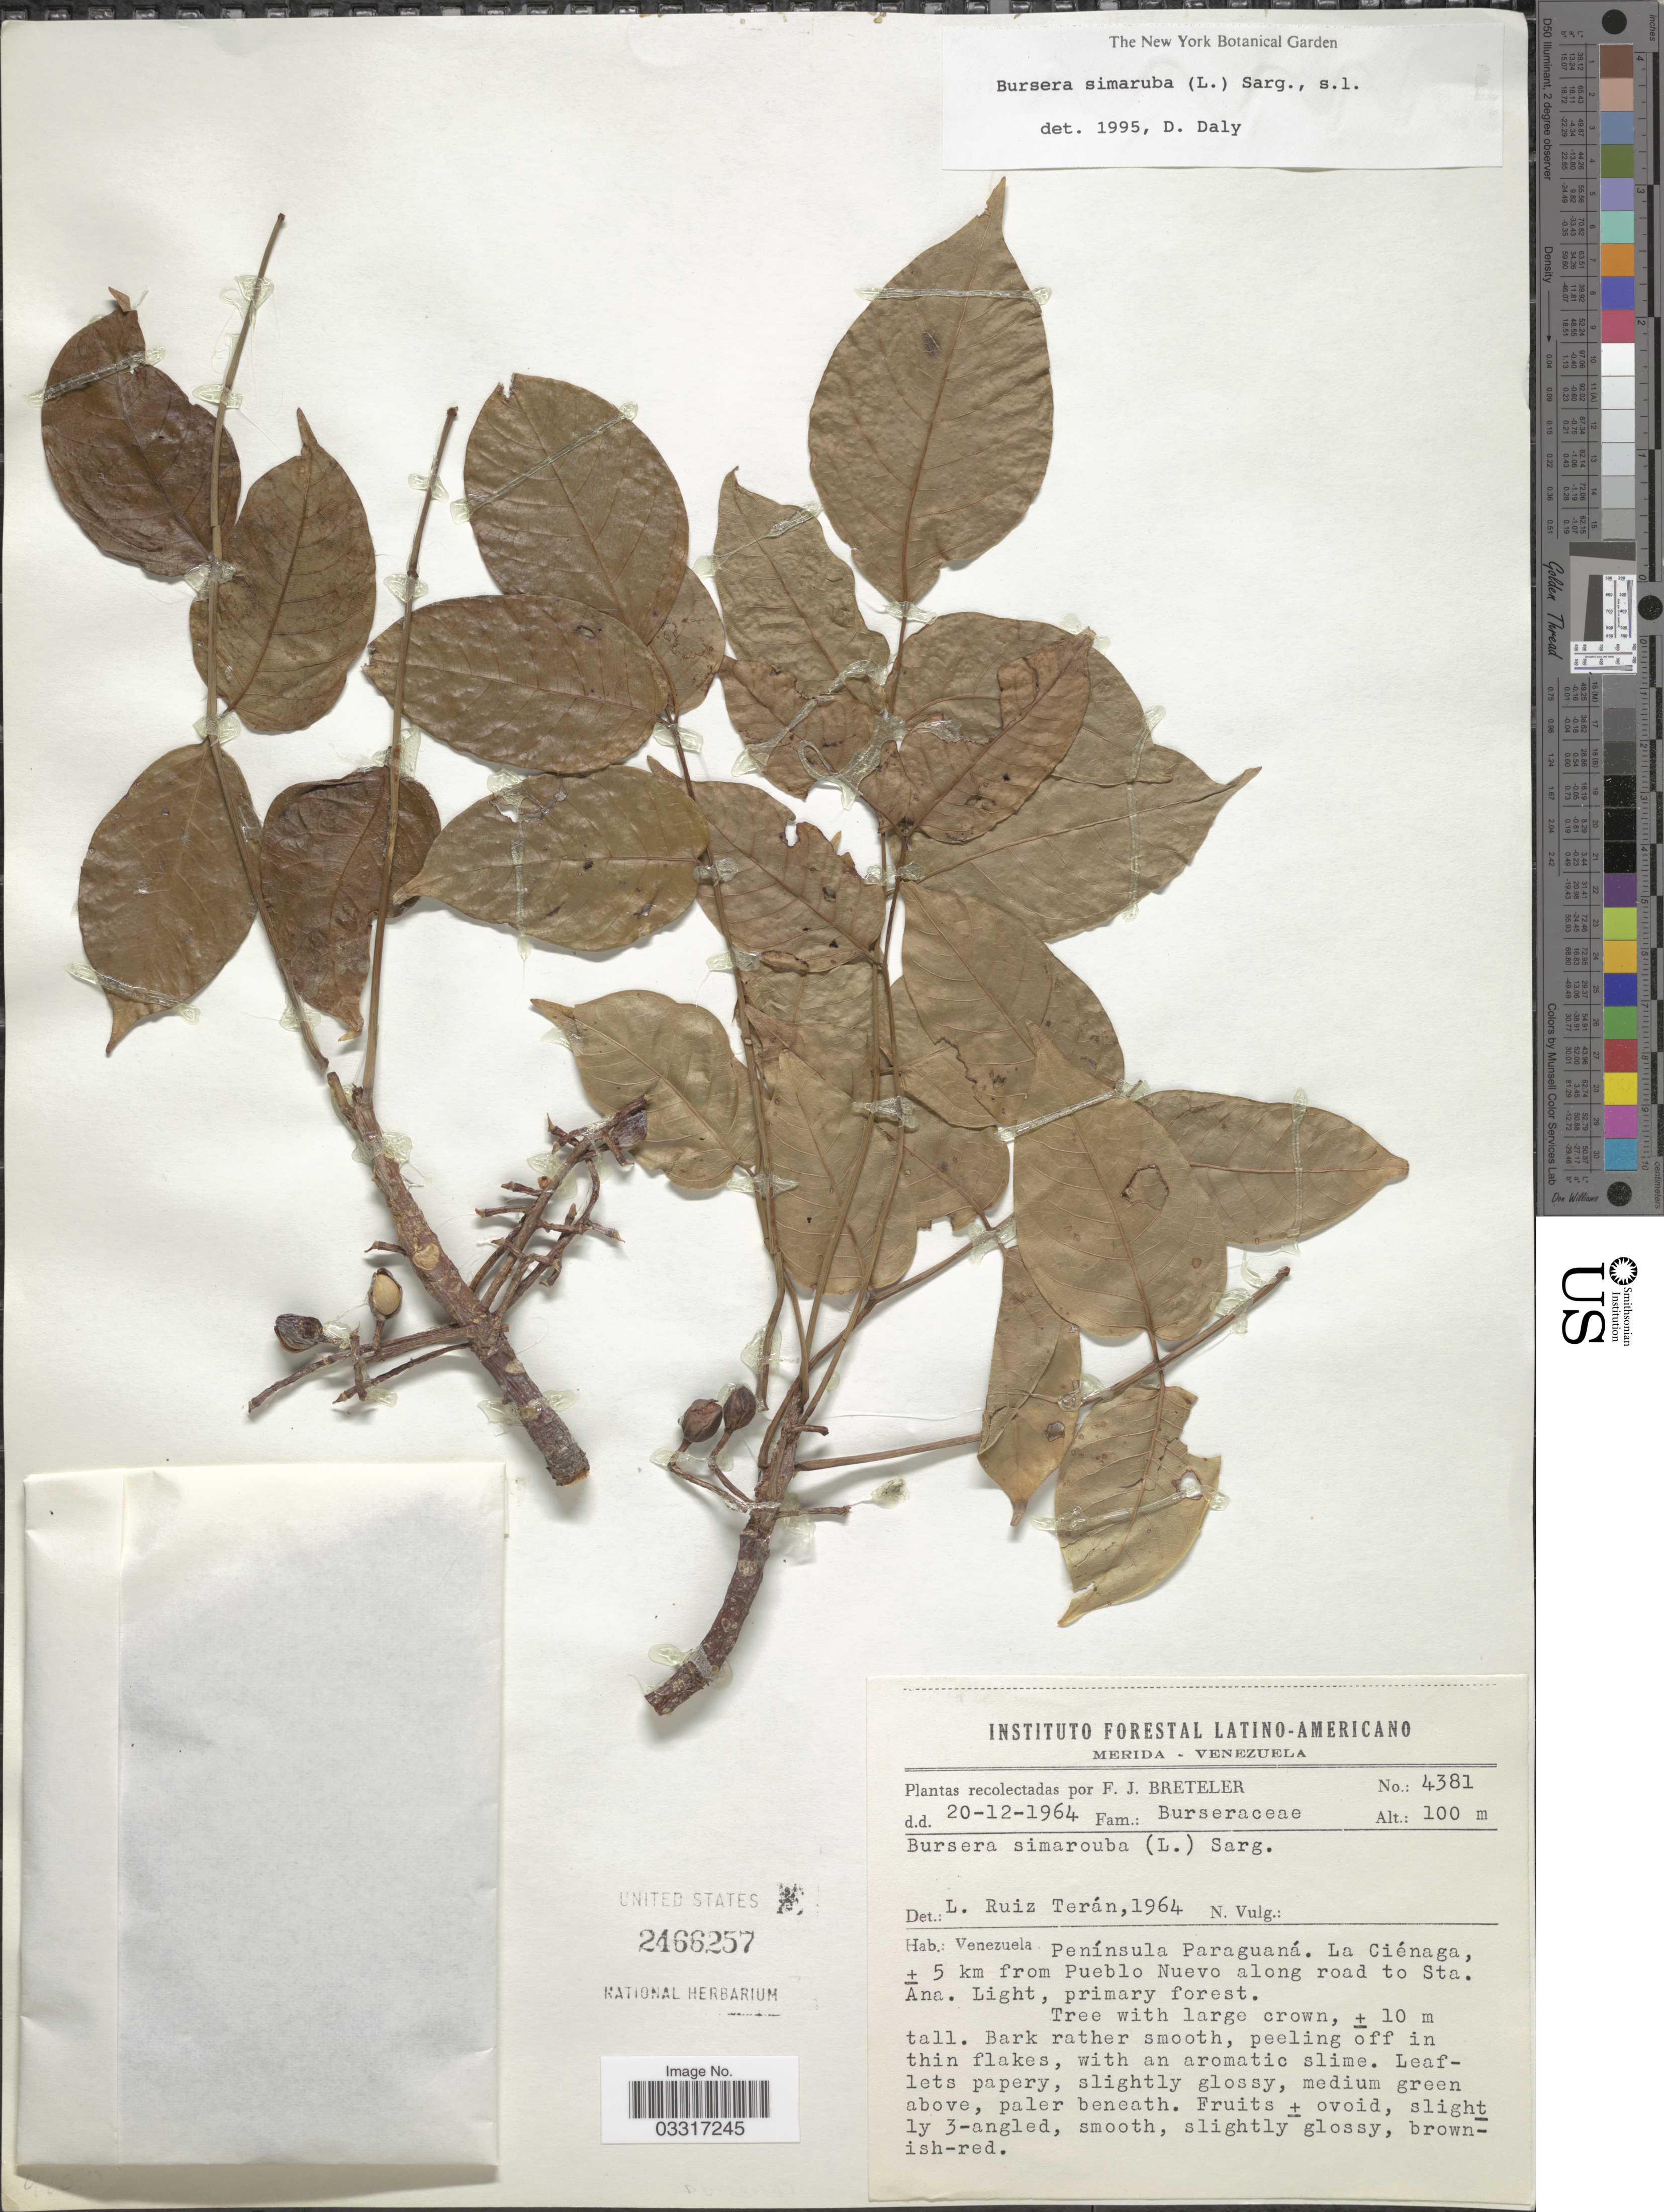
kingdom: Plantae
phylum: Tracheophyta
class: Magnoliopsida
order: Sapindales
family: Burseraceae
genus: Bursera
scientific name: Bursera simaruba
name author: (L.) Sarg.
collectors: F. J. Breteler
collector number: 4381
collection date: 1964-12-20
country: Venezuela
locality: Península Paraguaná. La Ciénega, ± 5 km from Pueblo Nuevo along road to Sta. Ana.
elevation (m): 100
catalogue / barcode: US 2466257